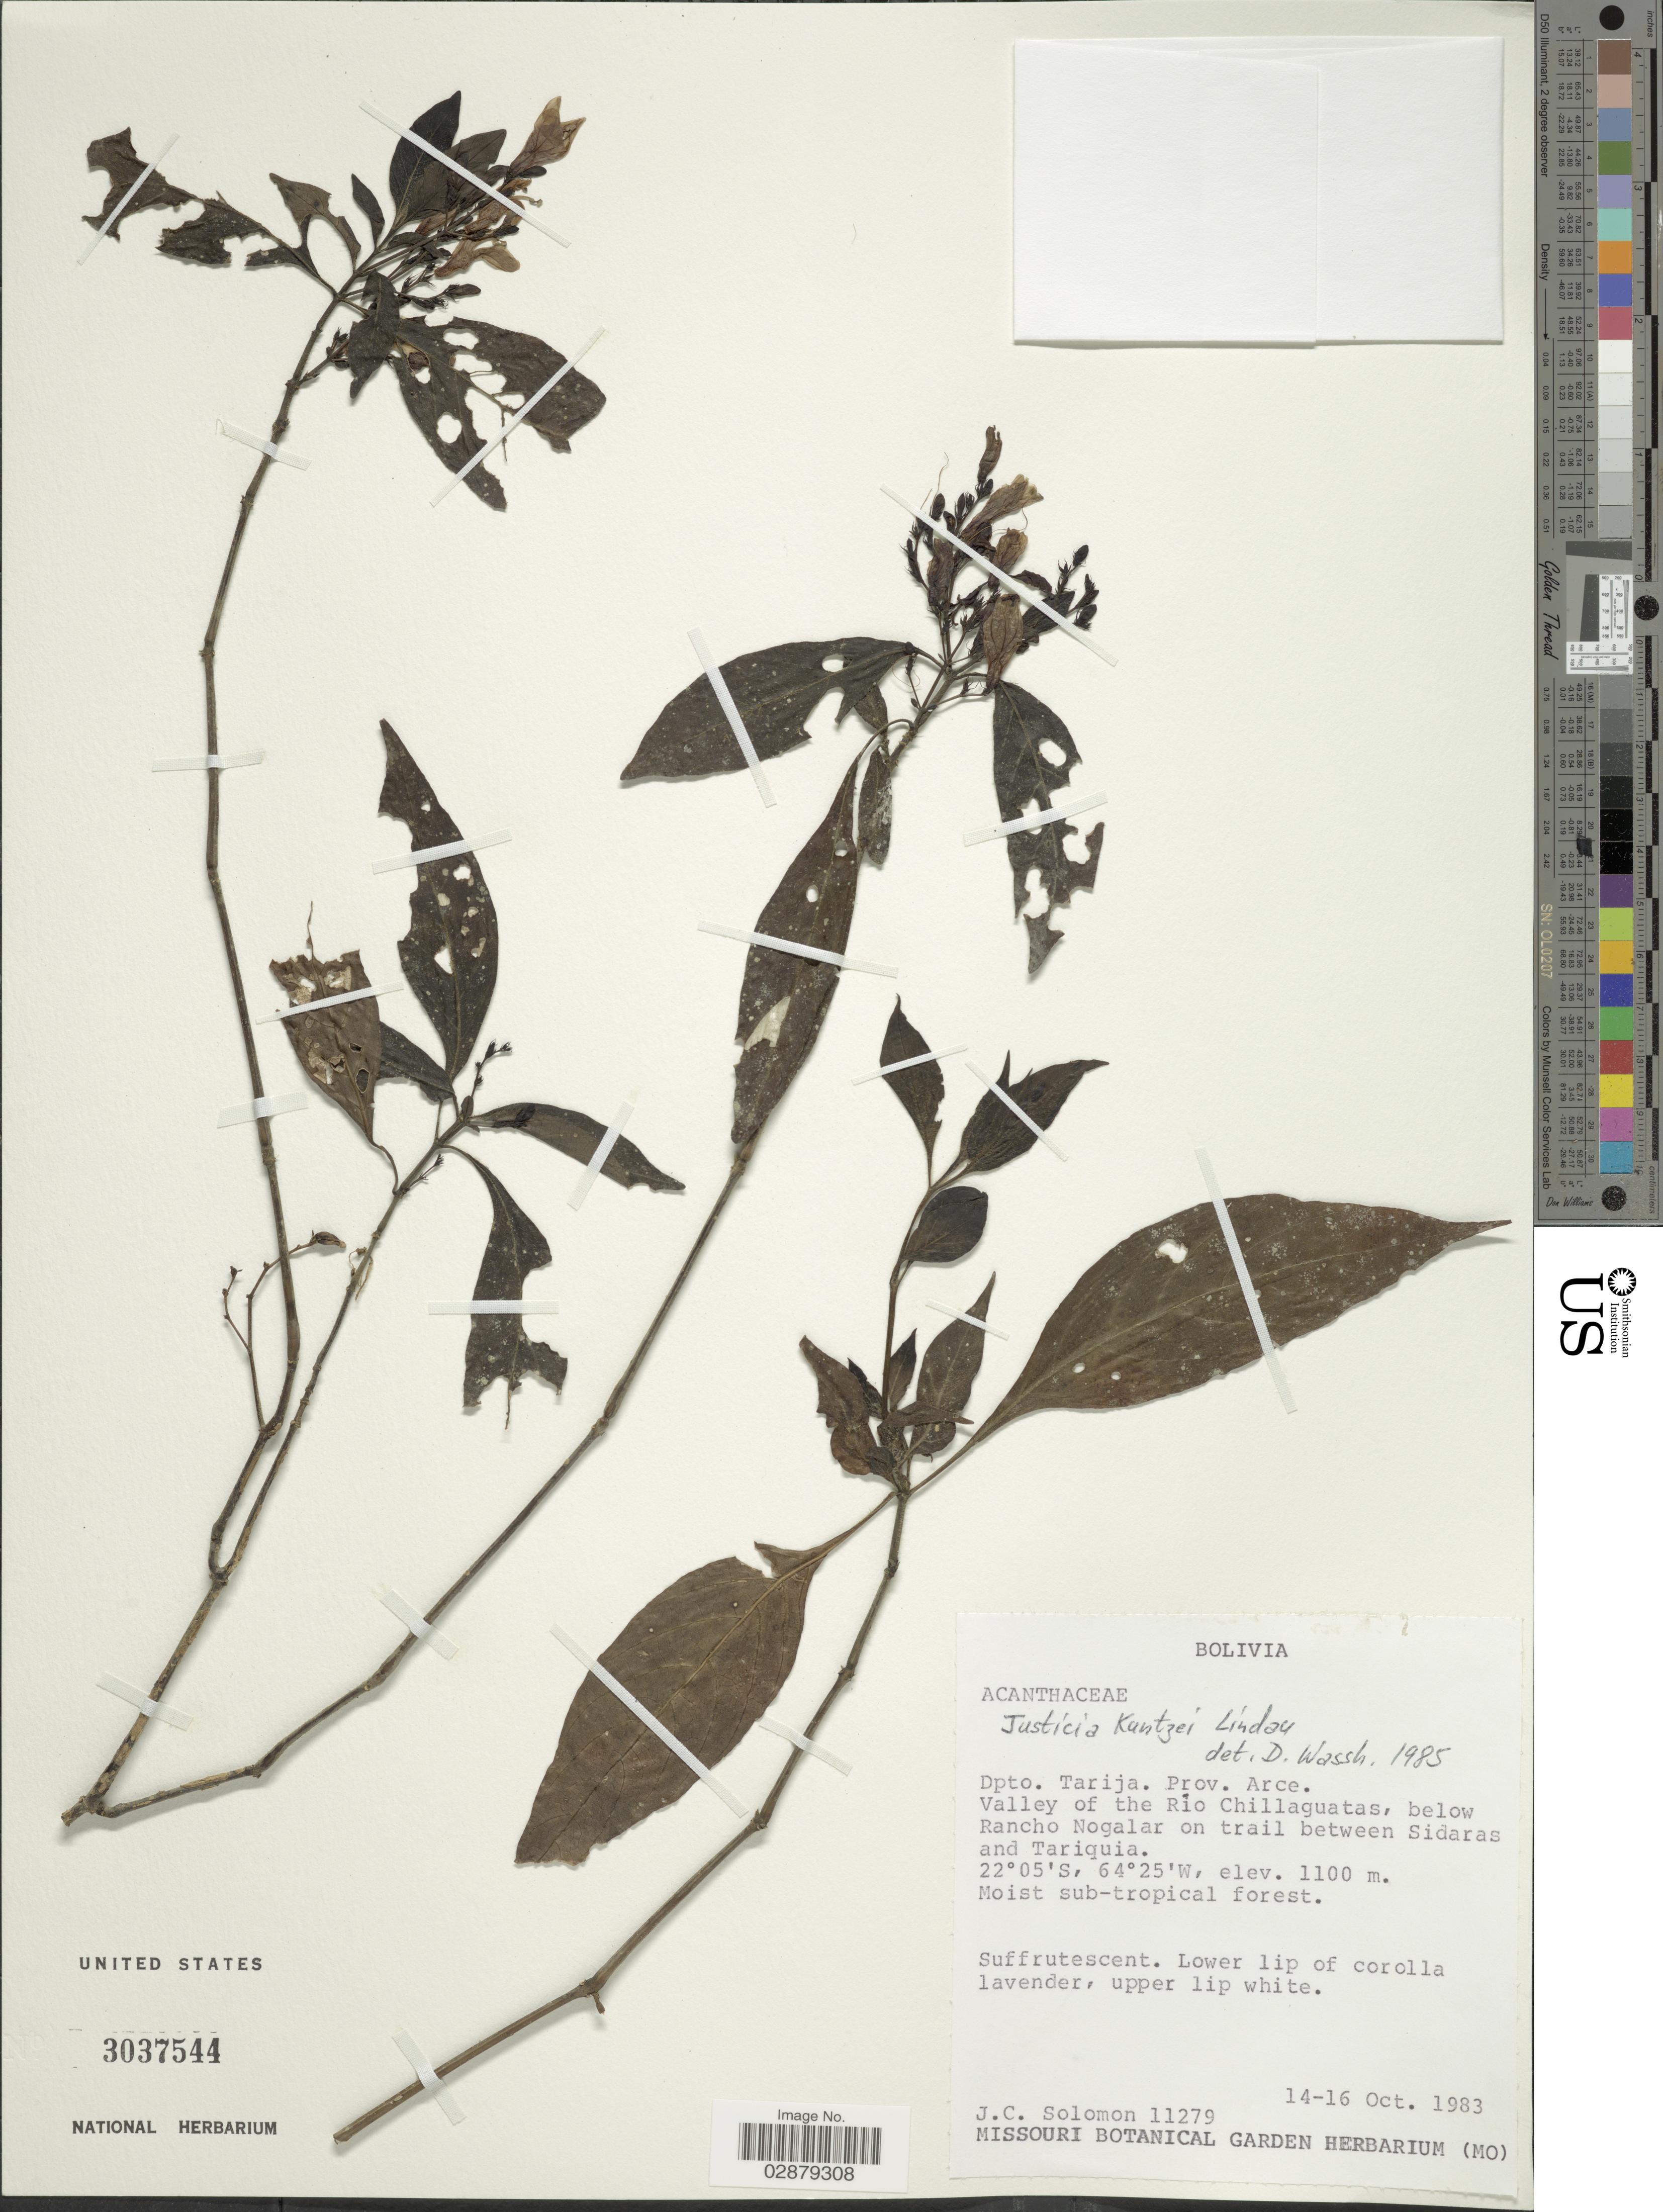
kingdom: Plantae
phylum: Tracheophyta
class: Magnoliopsida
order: Lamiales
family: Acanthaceae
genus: Justicia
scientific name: Justicia kuntzei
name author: Lindau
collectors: J. C. Solomon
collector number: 11279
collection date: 1983-10-14/1983-10-16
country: Bolivia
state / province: Tarija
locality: Dpto. Tarija, Prov. Acre. Valley of the Rio Chillaguatas, below Rancho Nogalar on trail between Sidaras and Tariquia.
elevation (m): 1100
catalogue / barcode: US 3037544